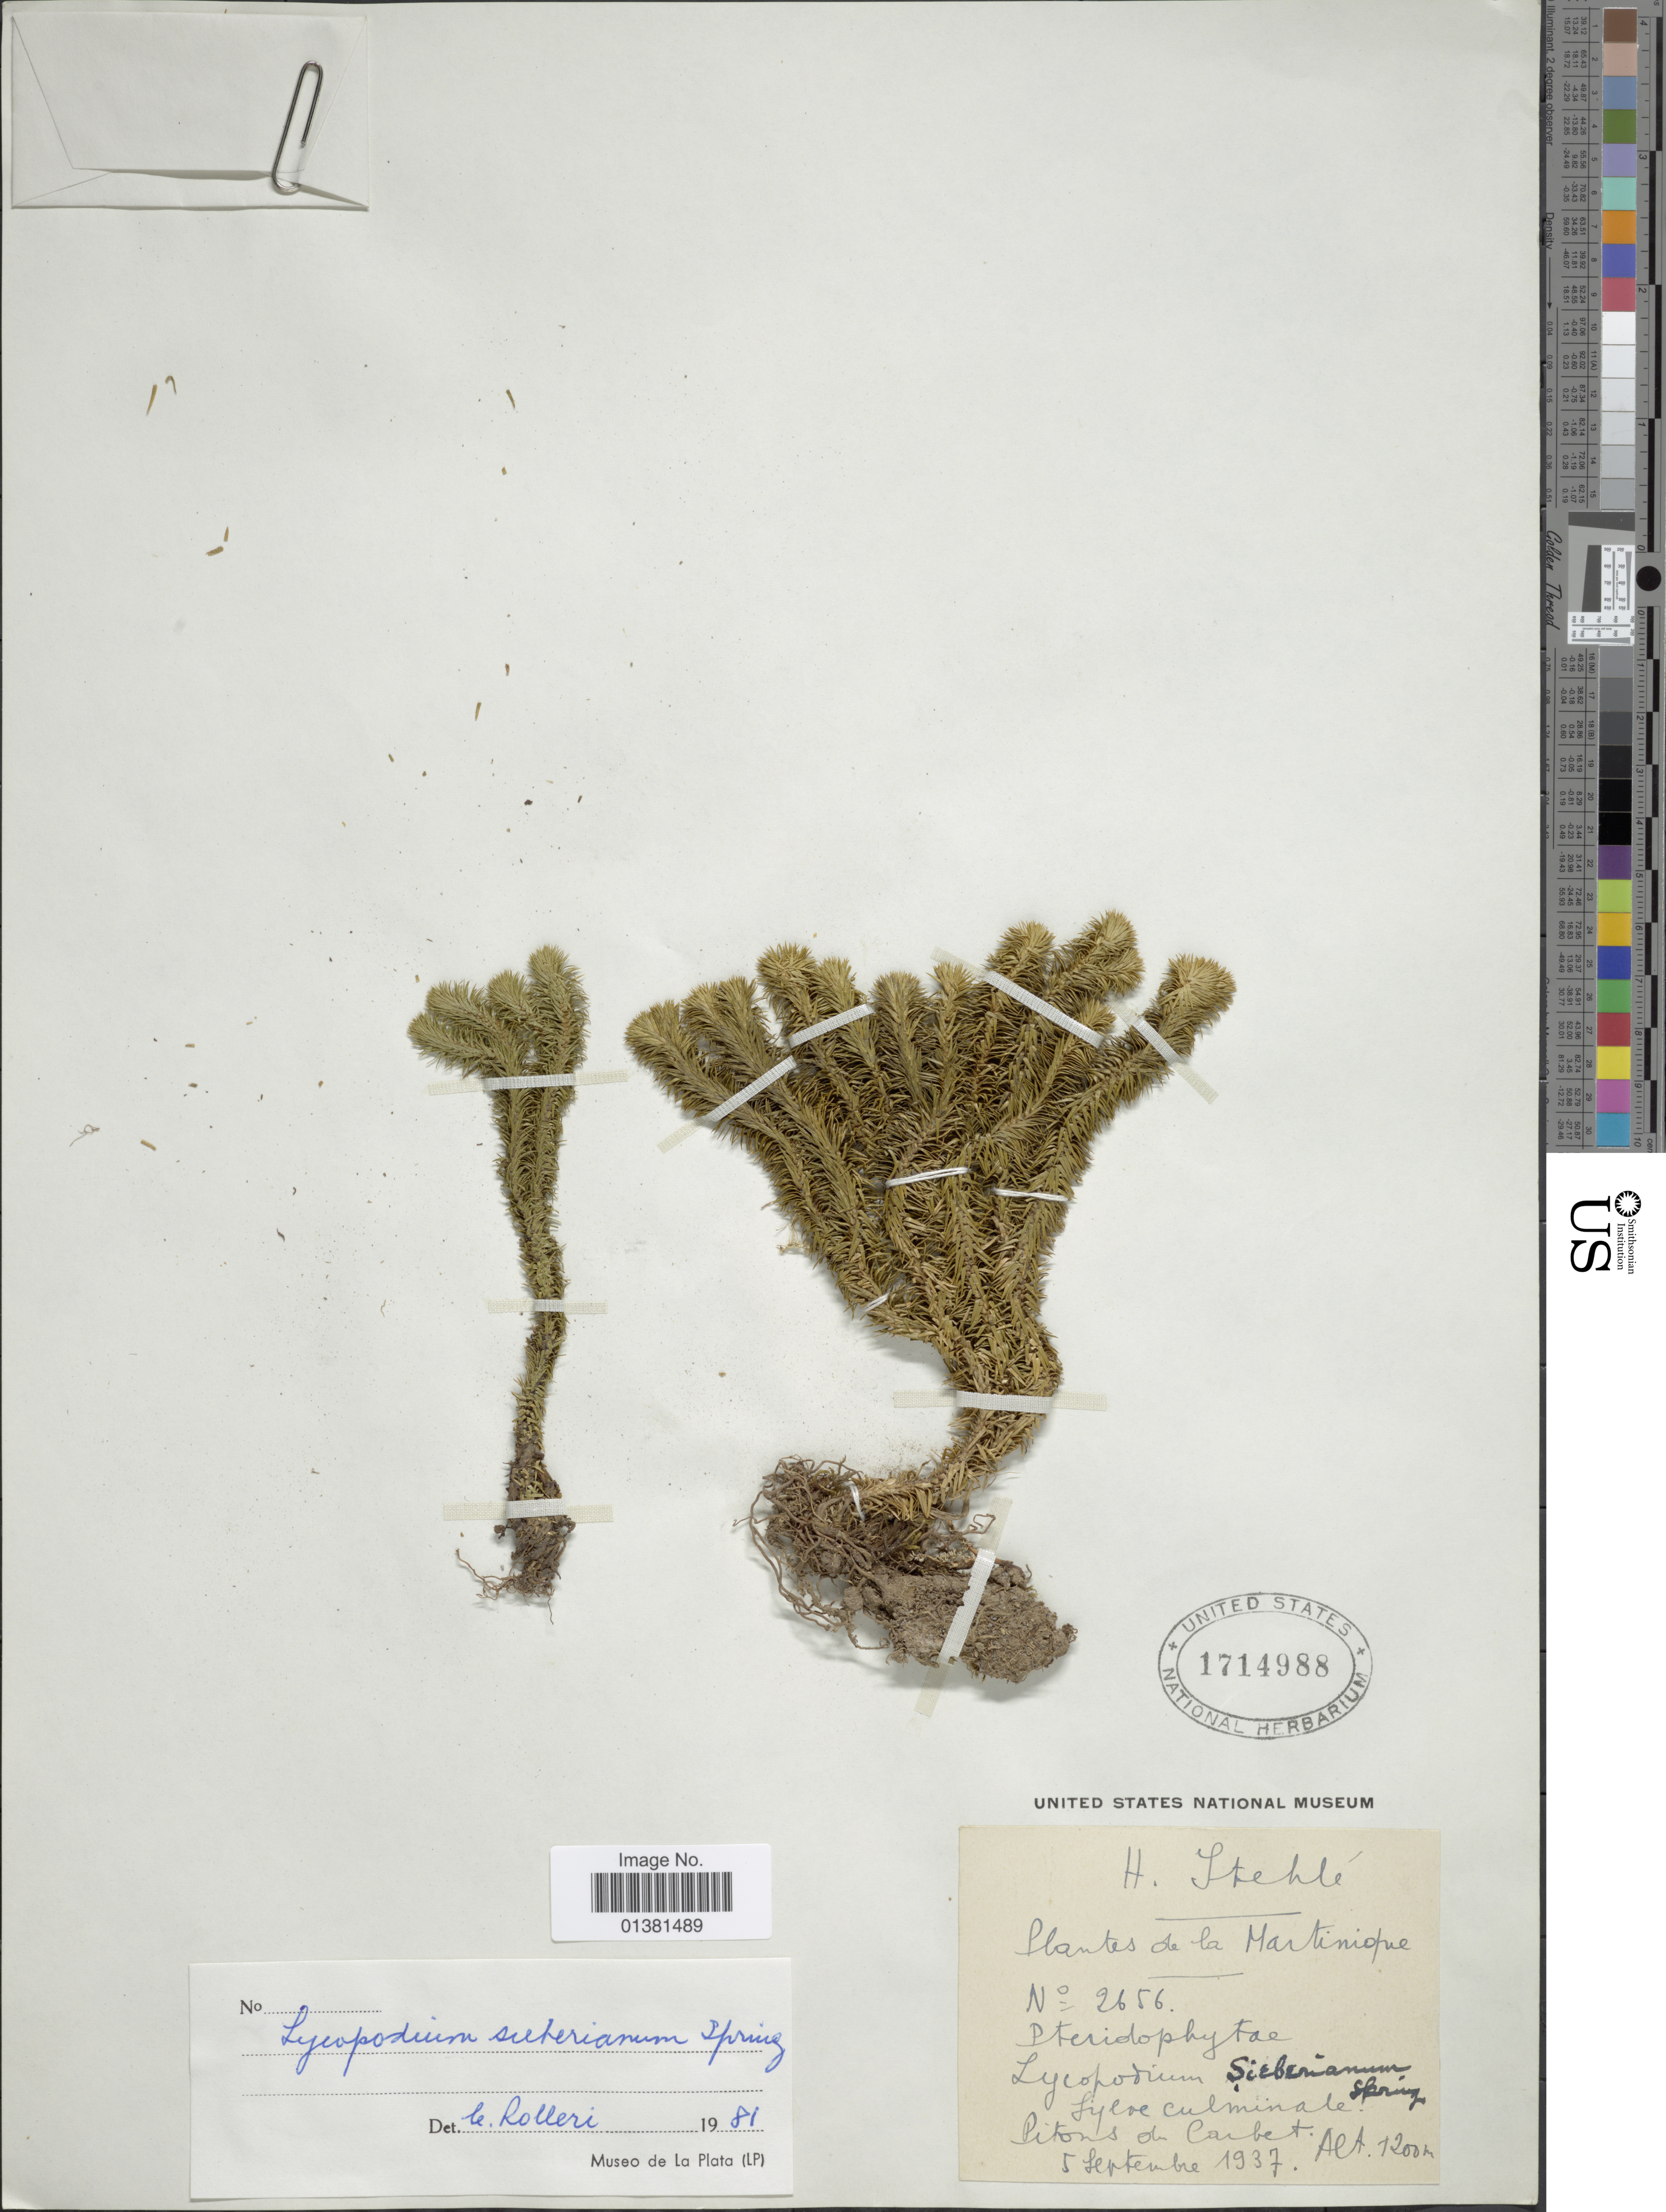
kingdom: Plantae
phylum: Tracheophyta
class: Lycopodiopsida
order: Lycopodiales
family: Lycopodiaceae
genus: Phlegmariurus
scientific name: Phlegmariurus sieberianus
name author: (Spring) B. Øllg.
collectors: H. Stehlé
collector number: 2656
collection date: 1937-09-05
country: Martinique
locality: Pitons de Carbet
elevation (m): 1200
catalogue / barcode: US 1714988